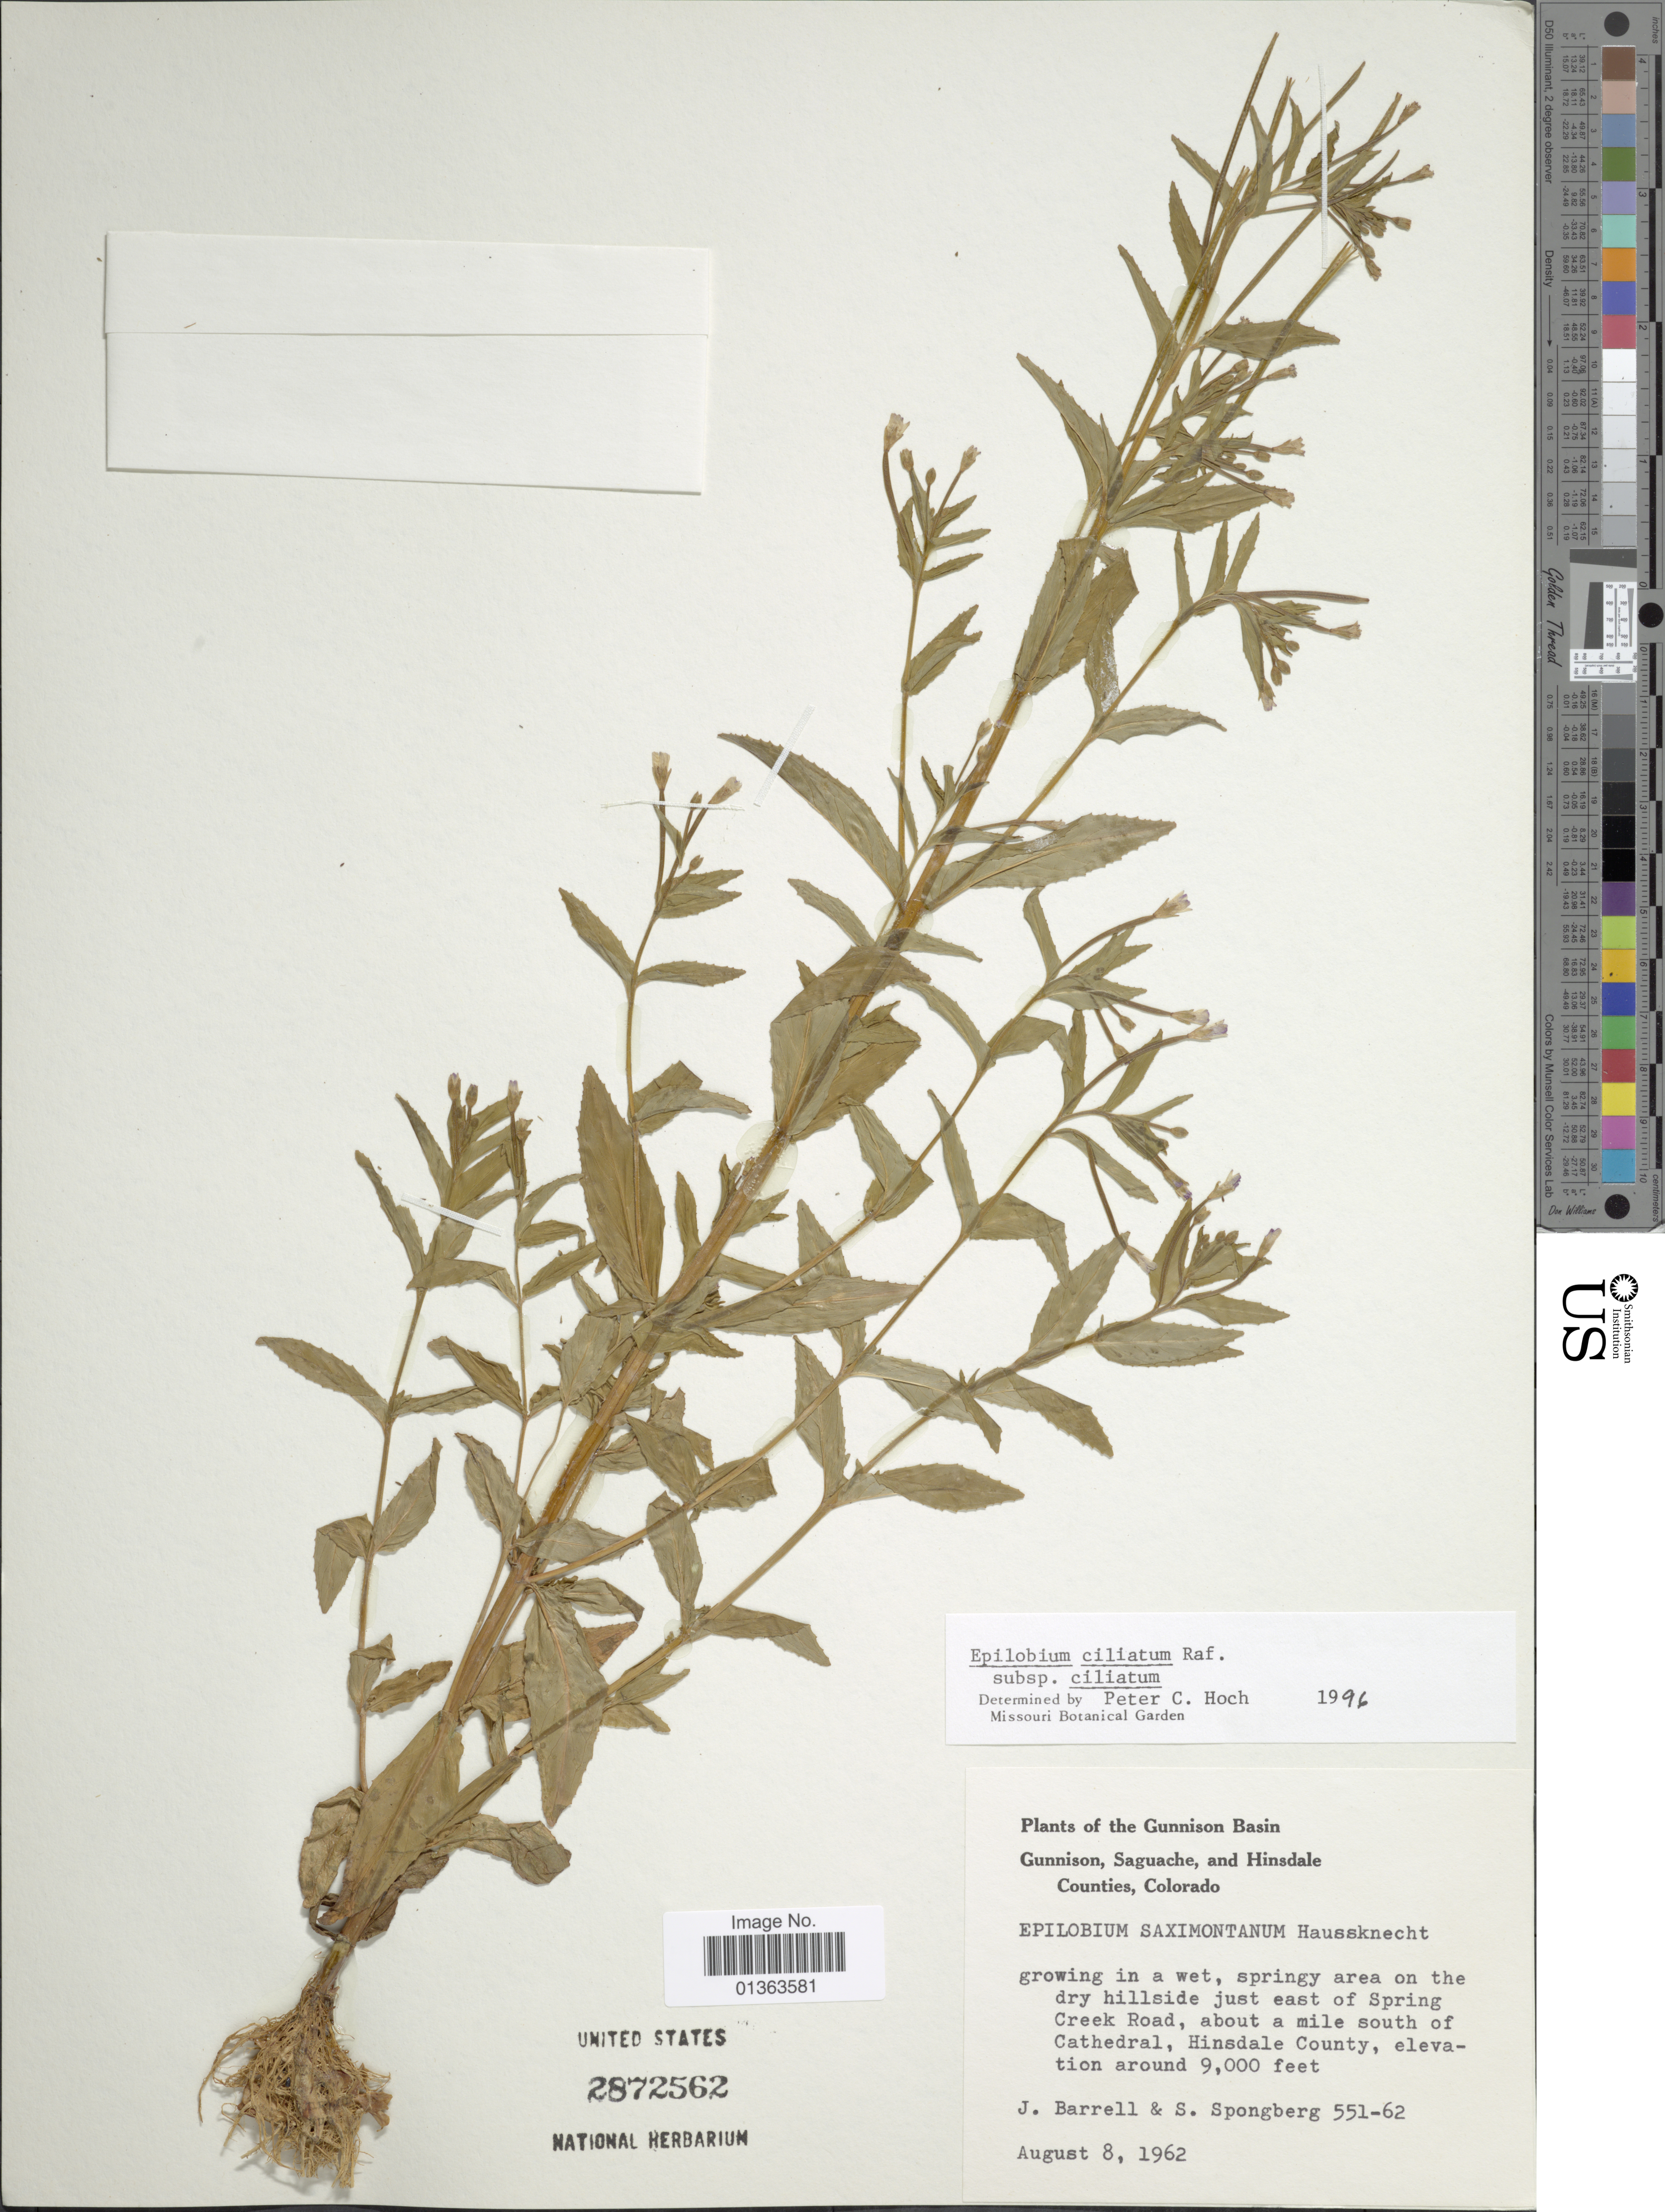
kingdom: Plantae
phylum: Tracheophyta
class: Magnoliopsida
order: Myrtales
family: Onagraceae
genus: Epilobium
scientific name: Epilobium ciliatum subsp. ciliatum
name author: Raf.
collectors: J. Barrell & S. A.Spongberg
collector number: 551-62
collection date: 1962-08-08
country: United States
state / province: Colorado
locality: Gunniso, Saguache, and Hinsdale Counties. Growing in a wet, springy area on the dry hillside just east of Spring Creek Road, about a mile south of Cathedral, Hinsdale County.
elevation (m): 2743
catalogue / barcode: US 2872562